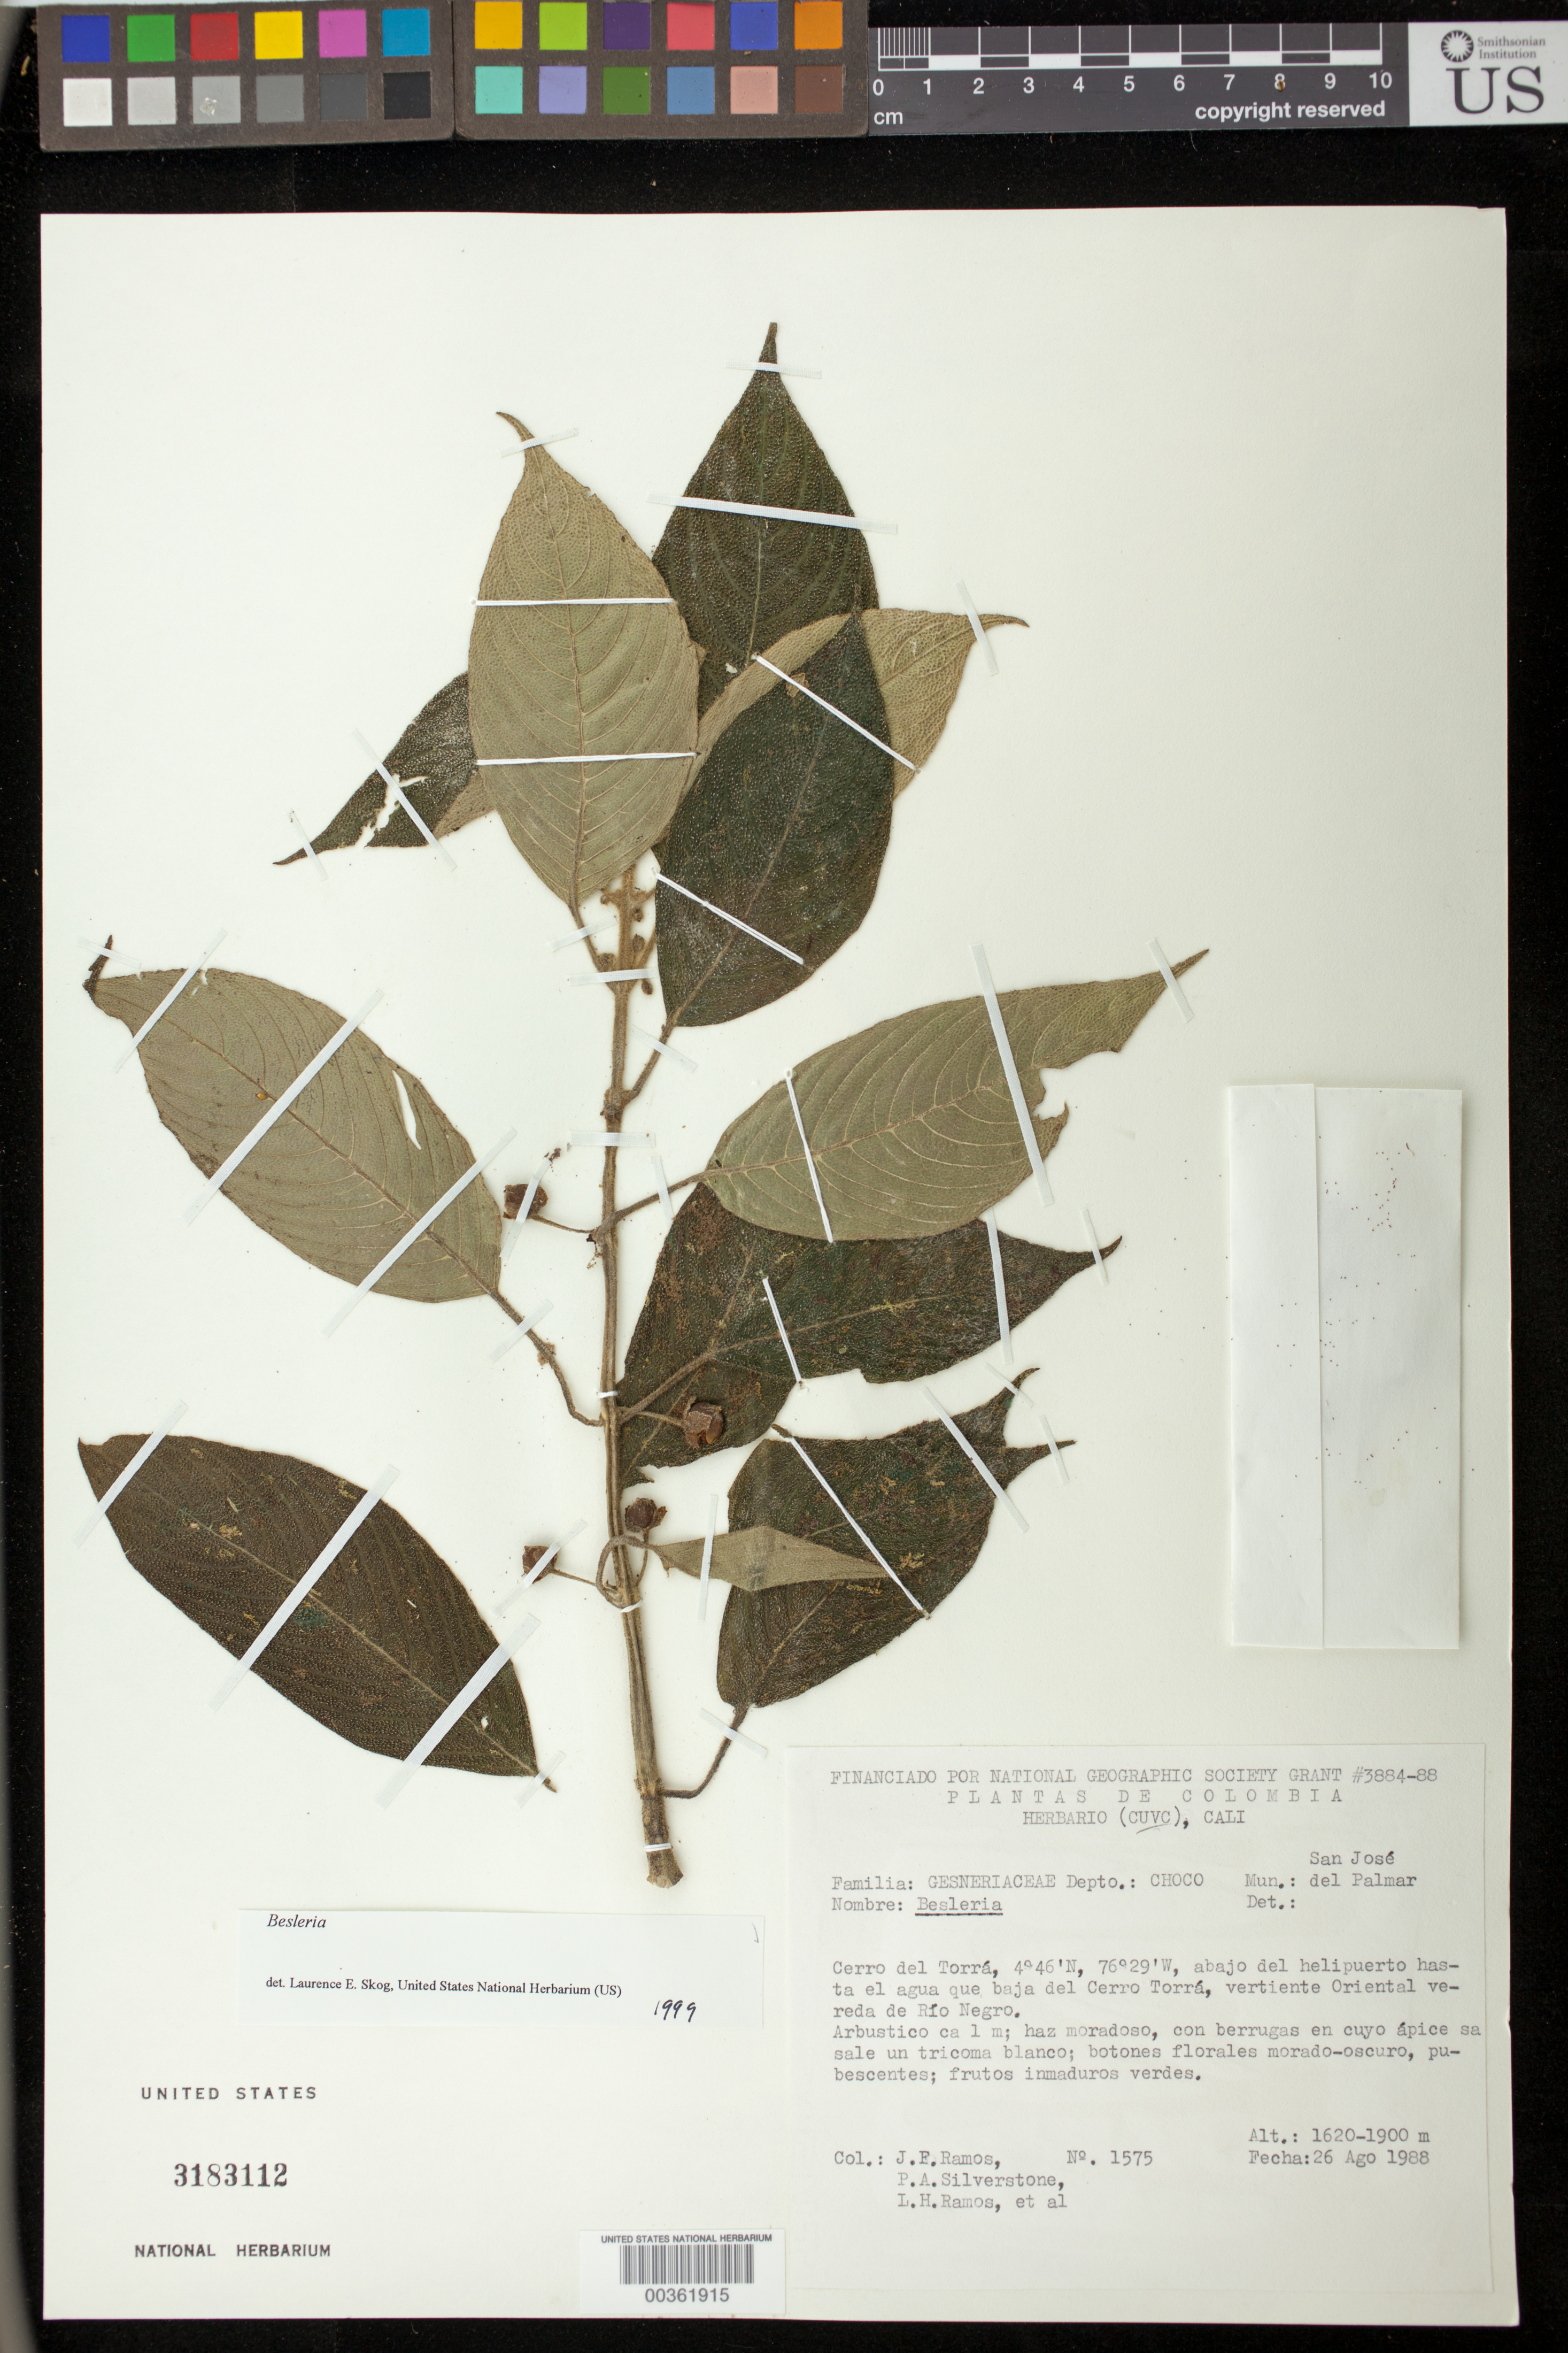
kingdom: Plantae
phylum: Tracheophyta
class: Magnoliopsida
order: Lamiales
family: Gesneriaceae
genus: Besleria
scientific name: Besleria sp.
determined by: Skog, Laurence E.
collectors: J. E. Ramos, P. A. Silverstone-Sopkin, L. Ramos & et al.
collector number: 1575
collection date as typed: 26 Aug 1988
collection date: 1988-08-26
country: Colombia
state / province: Chocó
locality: Muns. San José del Palmar; Cerro del Torrá, abajo del helipuerto hasta el agua que baja del Cerro Torrá, vertiente Oriental veredea de Río Negro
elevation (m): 1620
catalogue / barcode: US 3183112